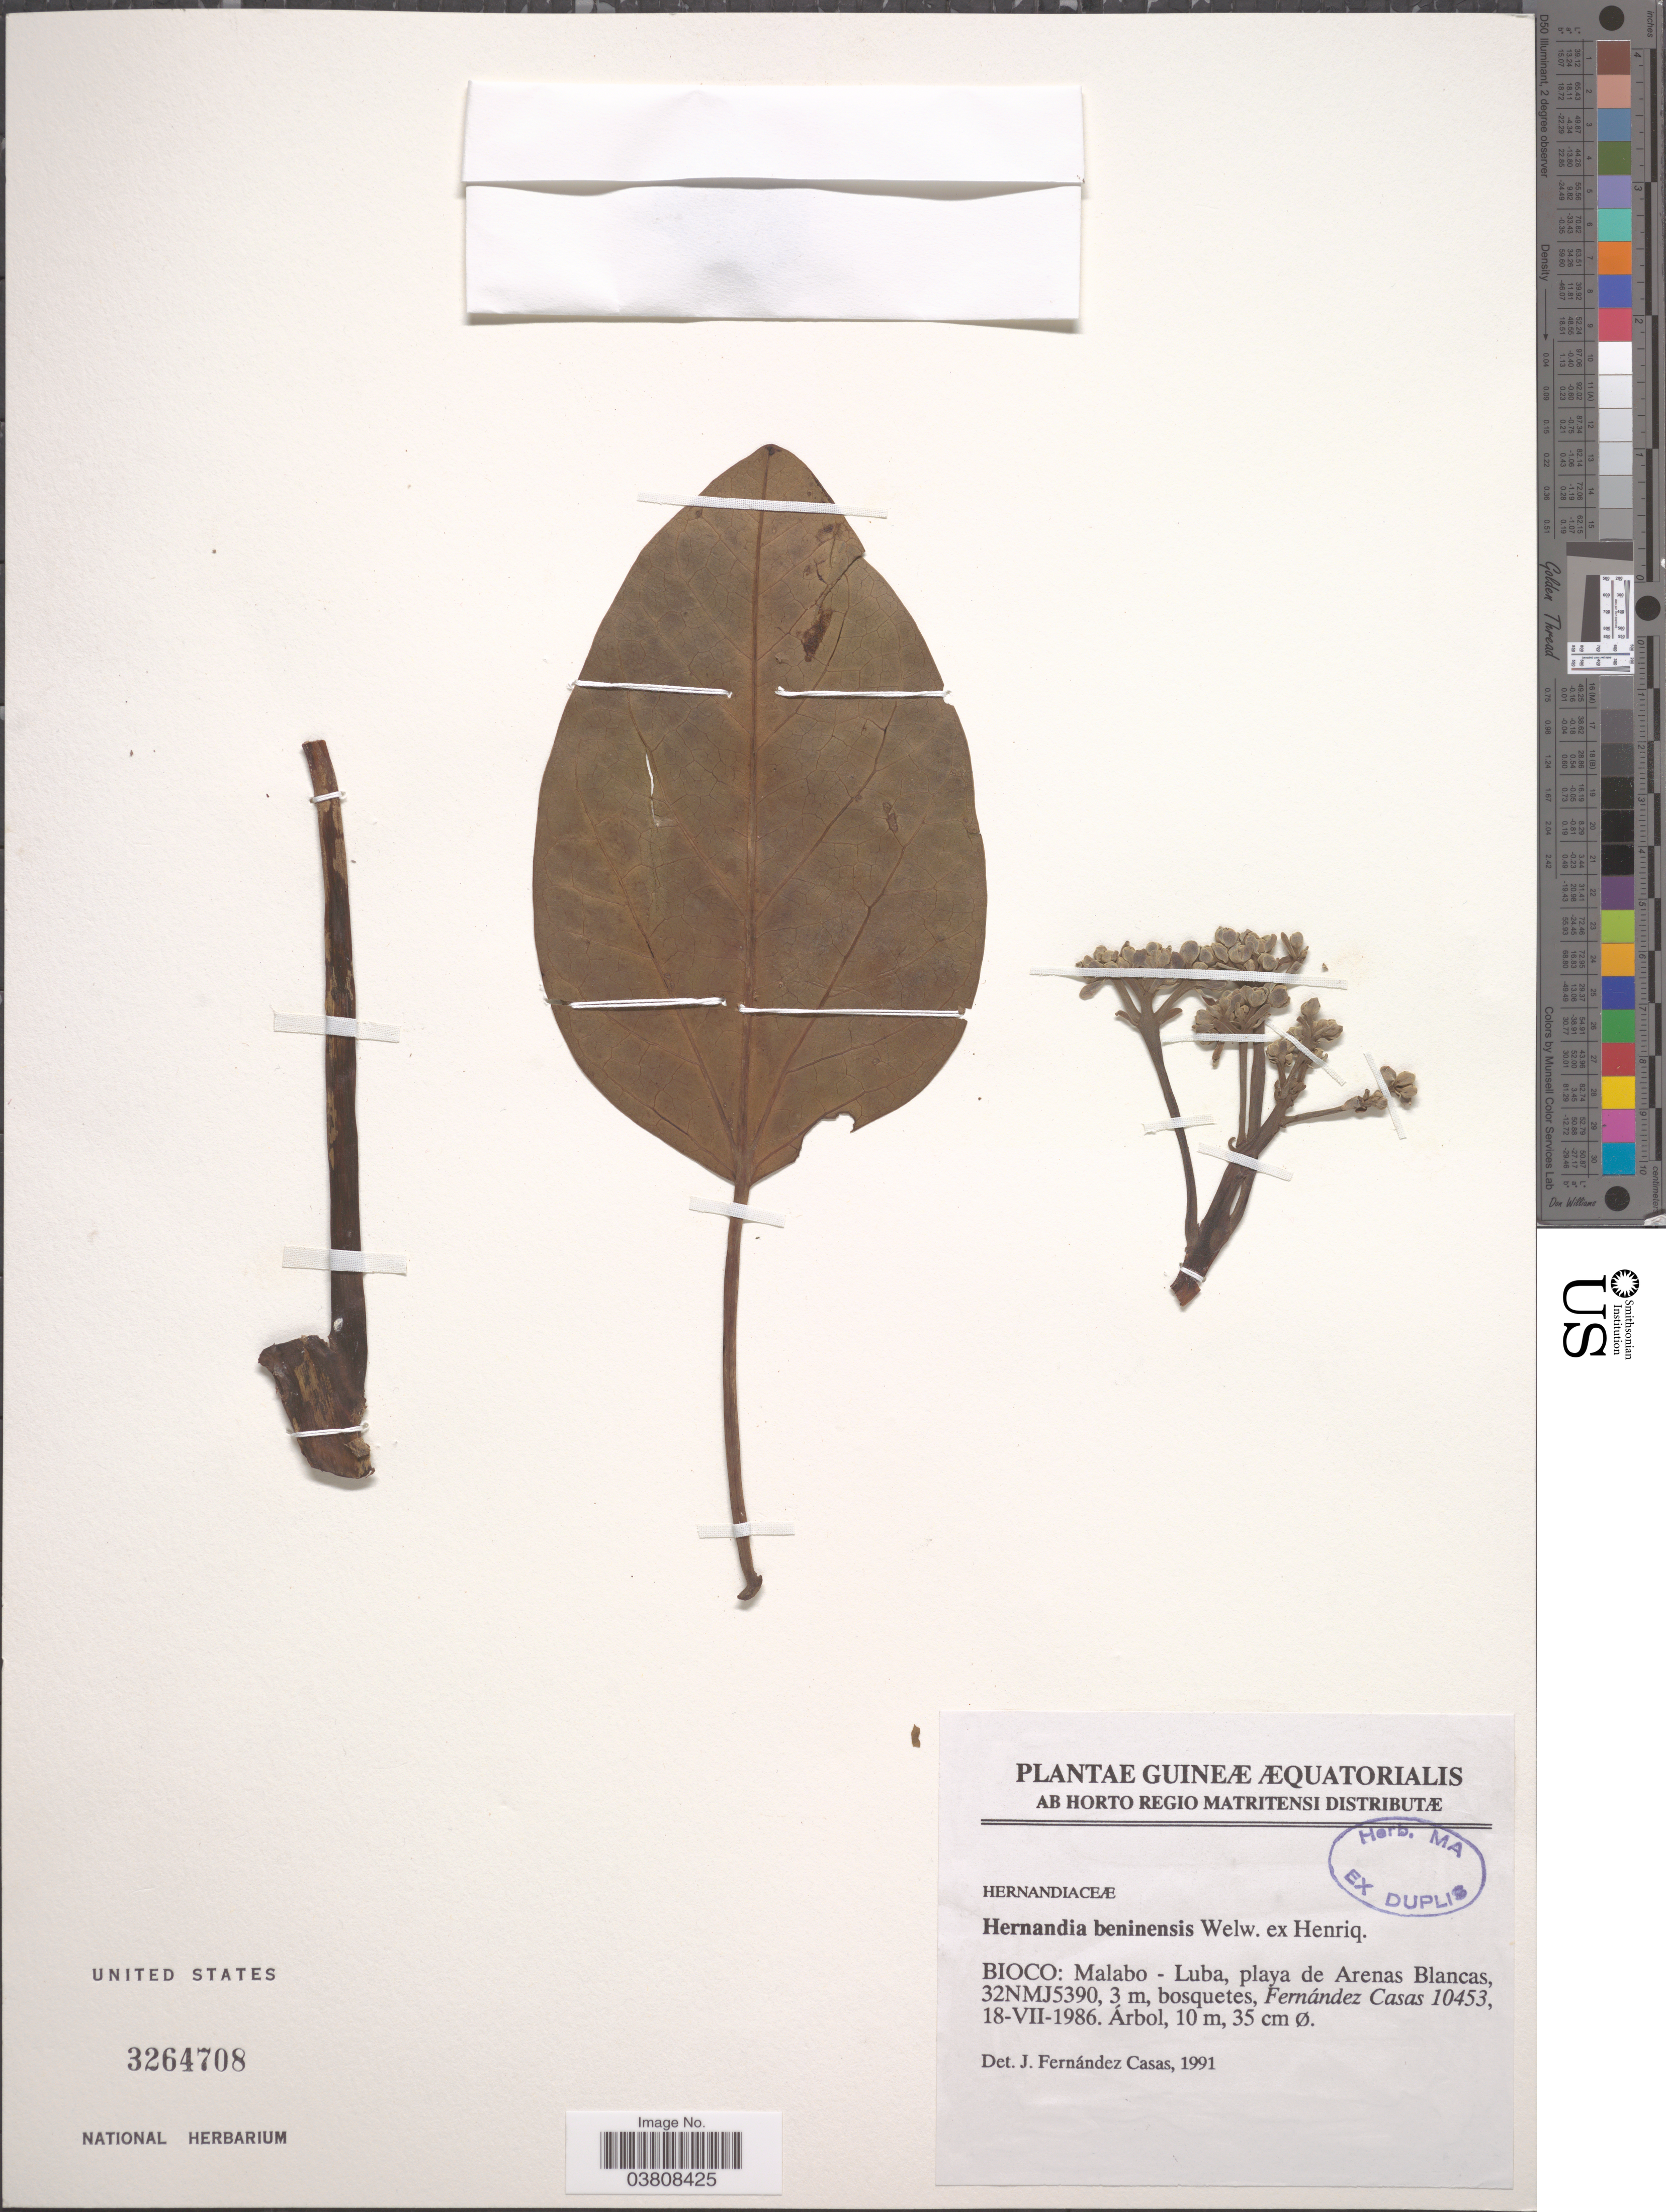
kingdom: Plantae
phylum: Tracheophyta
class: Magnoliopsida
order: Laurales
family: Hernandiaceae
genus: Hernandia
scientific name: Hernandia beninensis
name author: Welw. ex Henriq.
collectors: F. Casas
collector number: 10453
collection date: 1986-07-18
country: Equatorial Guinea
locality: Bioco: Malabo - Luba, playa de Arenas Blancas, 32NMJ5390.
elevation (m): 3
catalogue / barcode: US 3264708